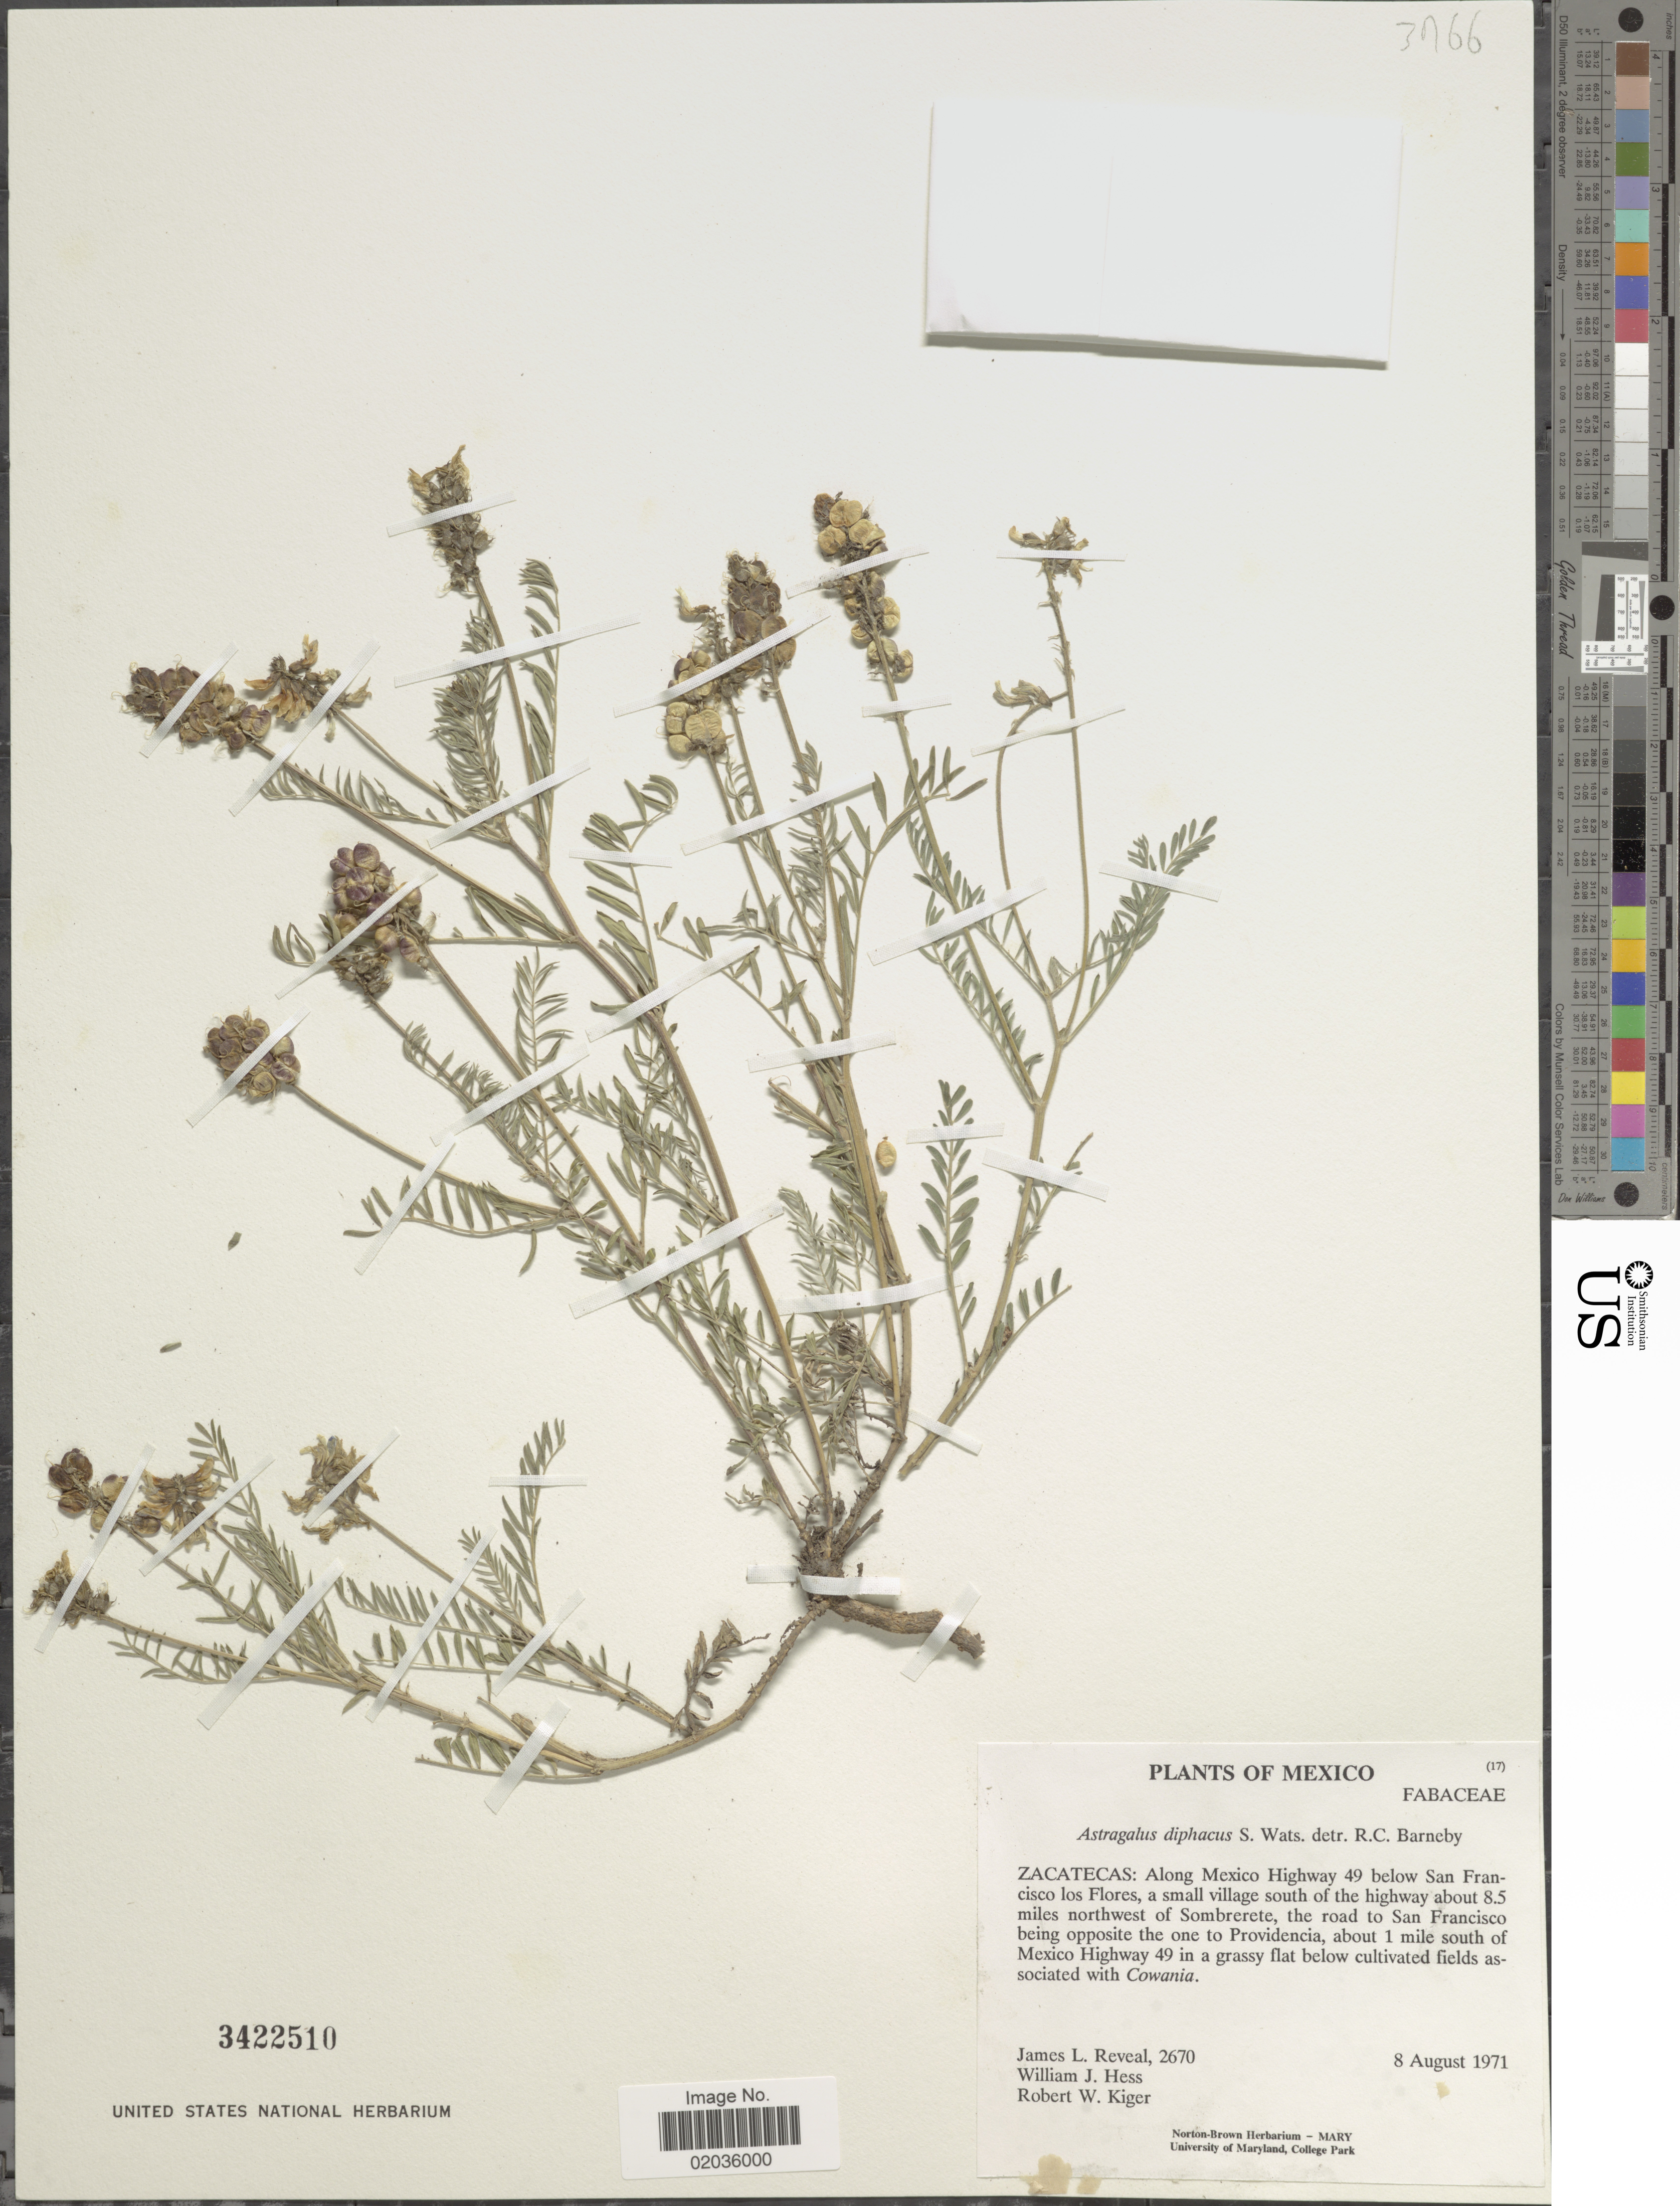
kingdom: Plantae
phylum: Tracheophyta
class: Magnoliopsida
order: Fabales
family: Fabaceae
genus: Astragalus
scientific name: Astragalus diphacus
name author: S. Watson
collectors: J. L. Reveal, W. Hess & R. Kiger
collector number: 2670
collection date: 1971-08-08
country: Mexico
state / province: Zacatecas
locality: Zacatecas: Along Mexico Highway 49 below San Francisco los Flores, a small village south of the highway about 8.5 miles northwest of Sombrerete, the road to San Francisco being opposite the one to Providencia, about 1 mile south of Mexico Highway 49.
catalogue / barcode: US 3422510